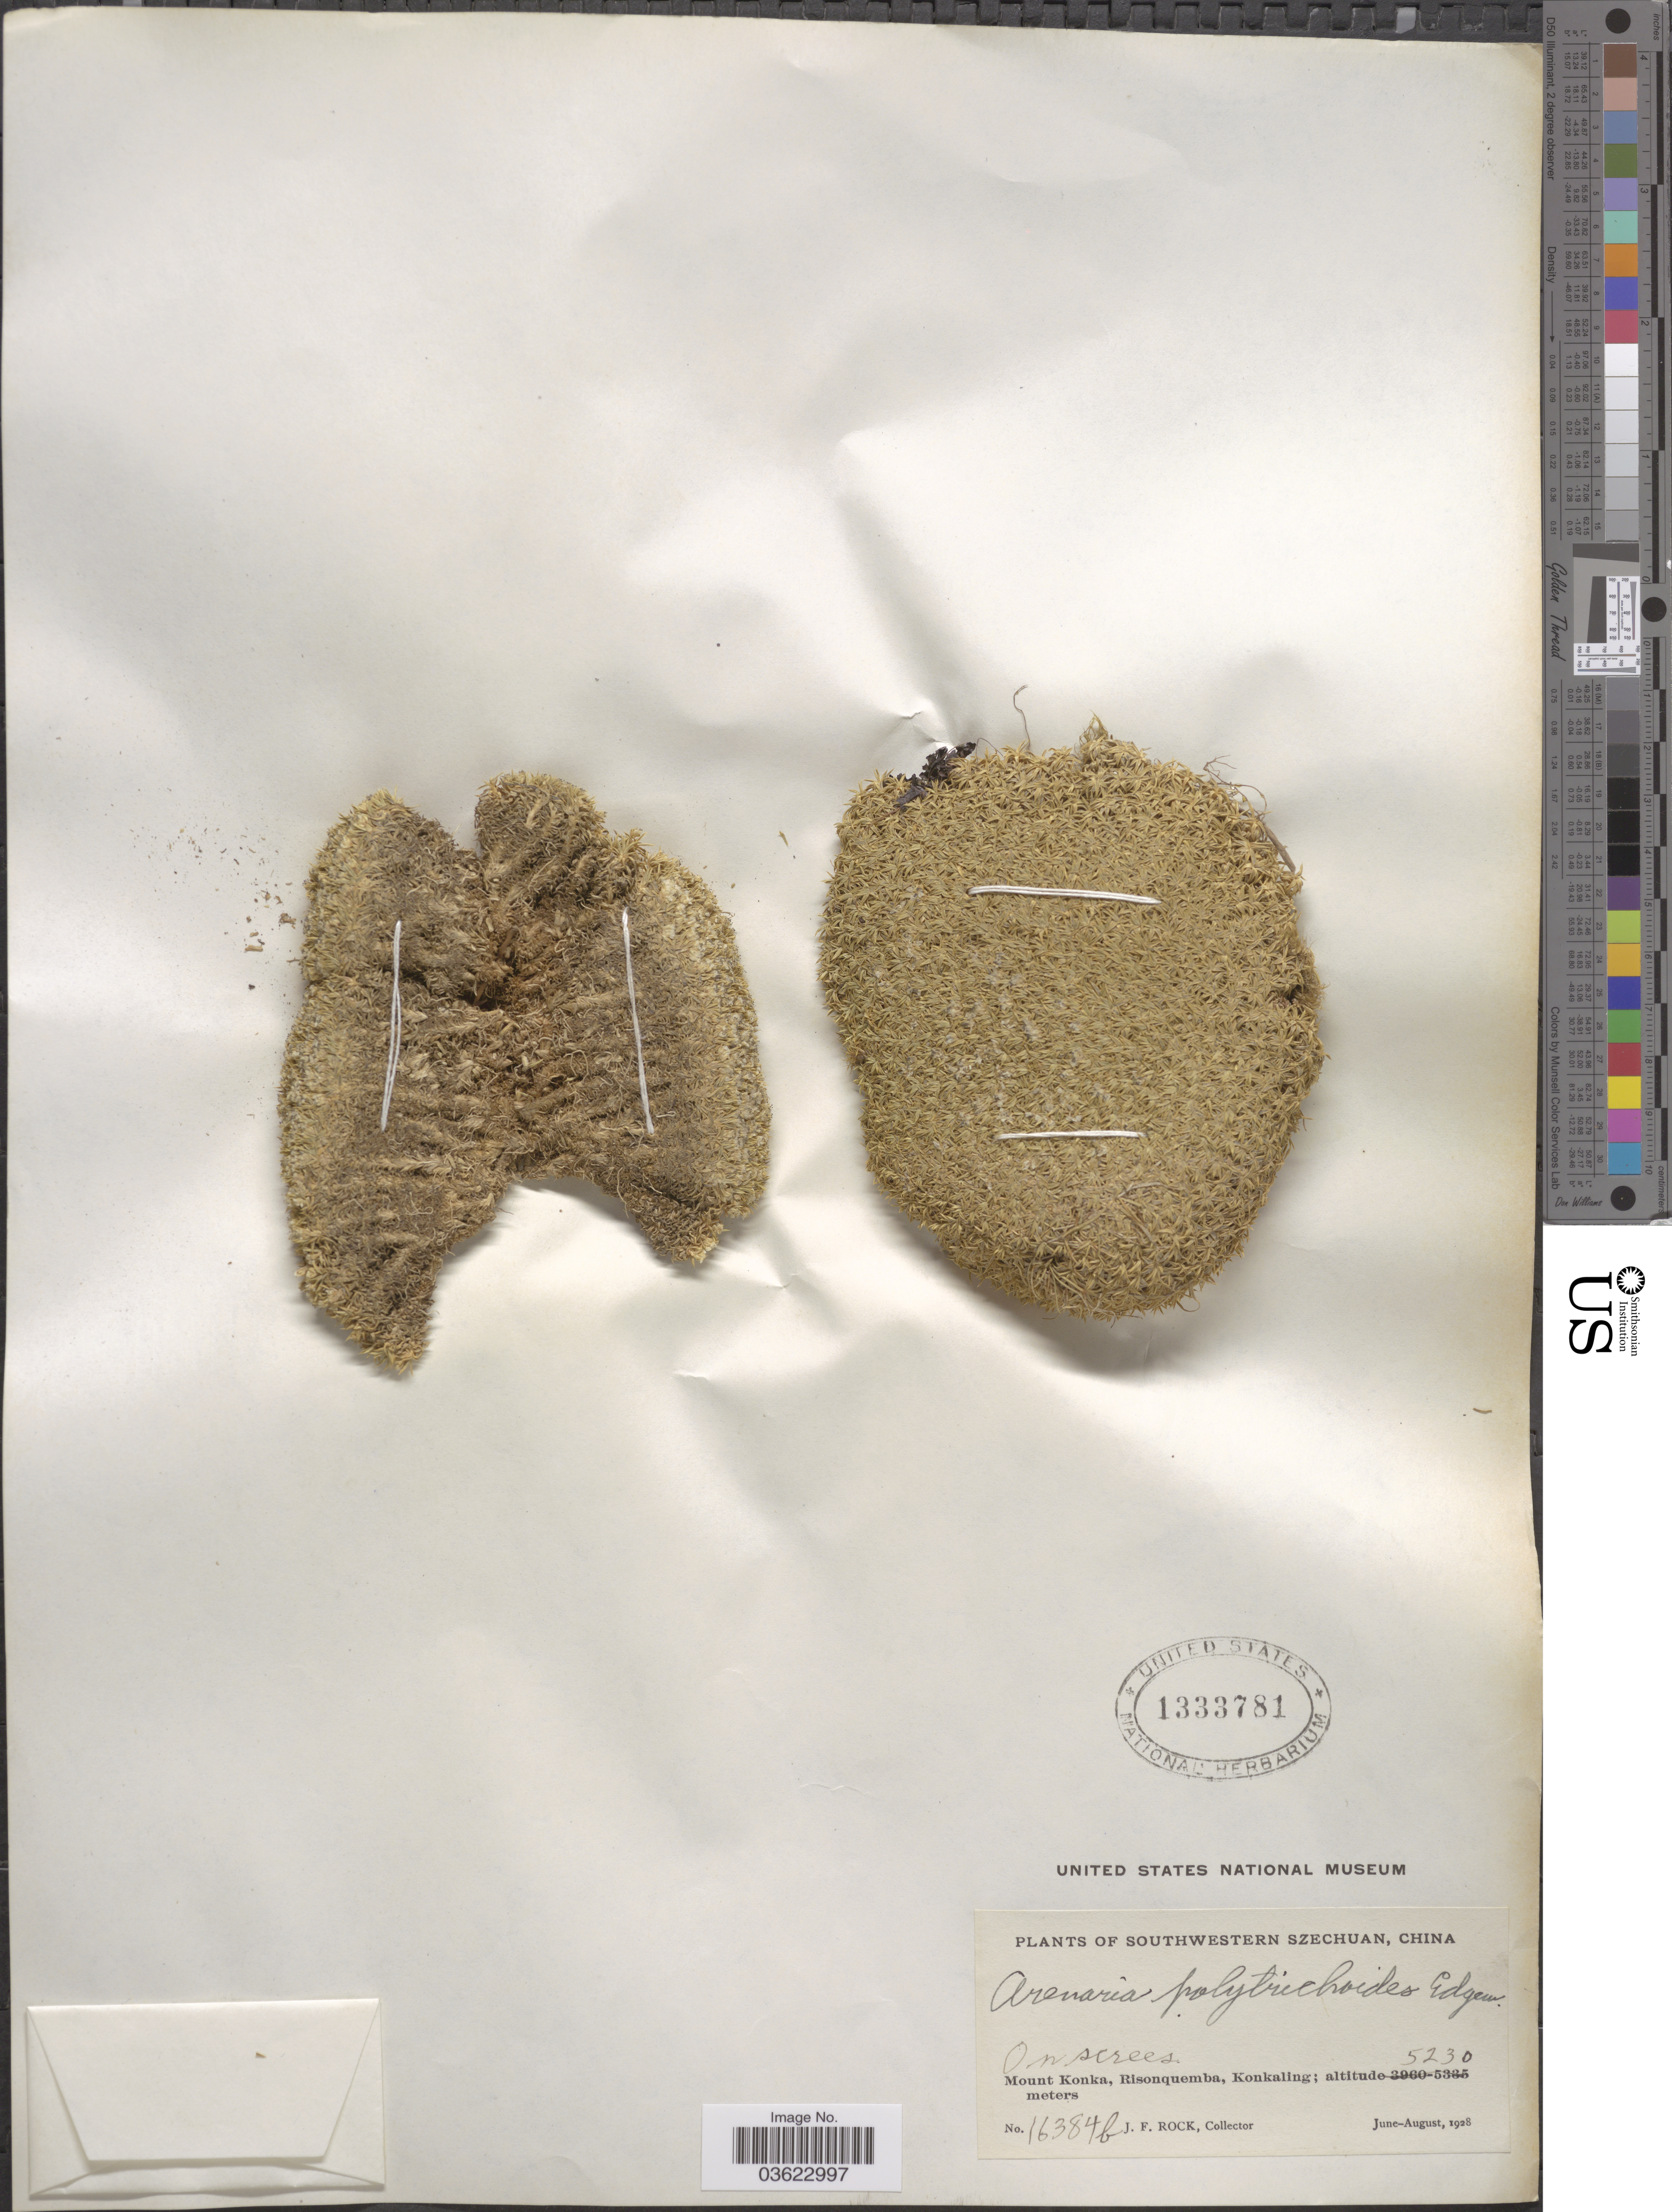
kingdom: Plantae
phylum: Tracheophyta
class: Magnoliopsida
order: Caryophyllales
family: Caryophyllaceae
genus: Arenaria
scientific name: Arenaria polytrichoides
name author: Edgew. & Hook. f.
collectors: J. Rock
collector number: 16384b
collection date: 1928-06/1928-08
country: China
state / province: Sichuan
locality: Southwestern Szechuan. Mount Konka, Risonquemba, Konkaling.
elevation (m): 5230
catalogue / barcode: US 1333781